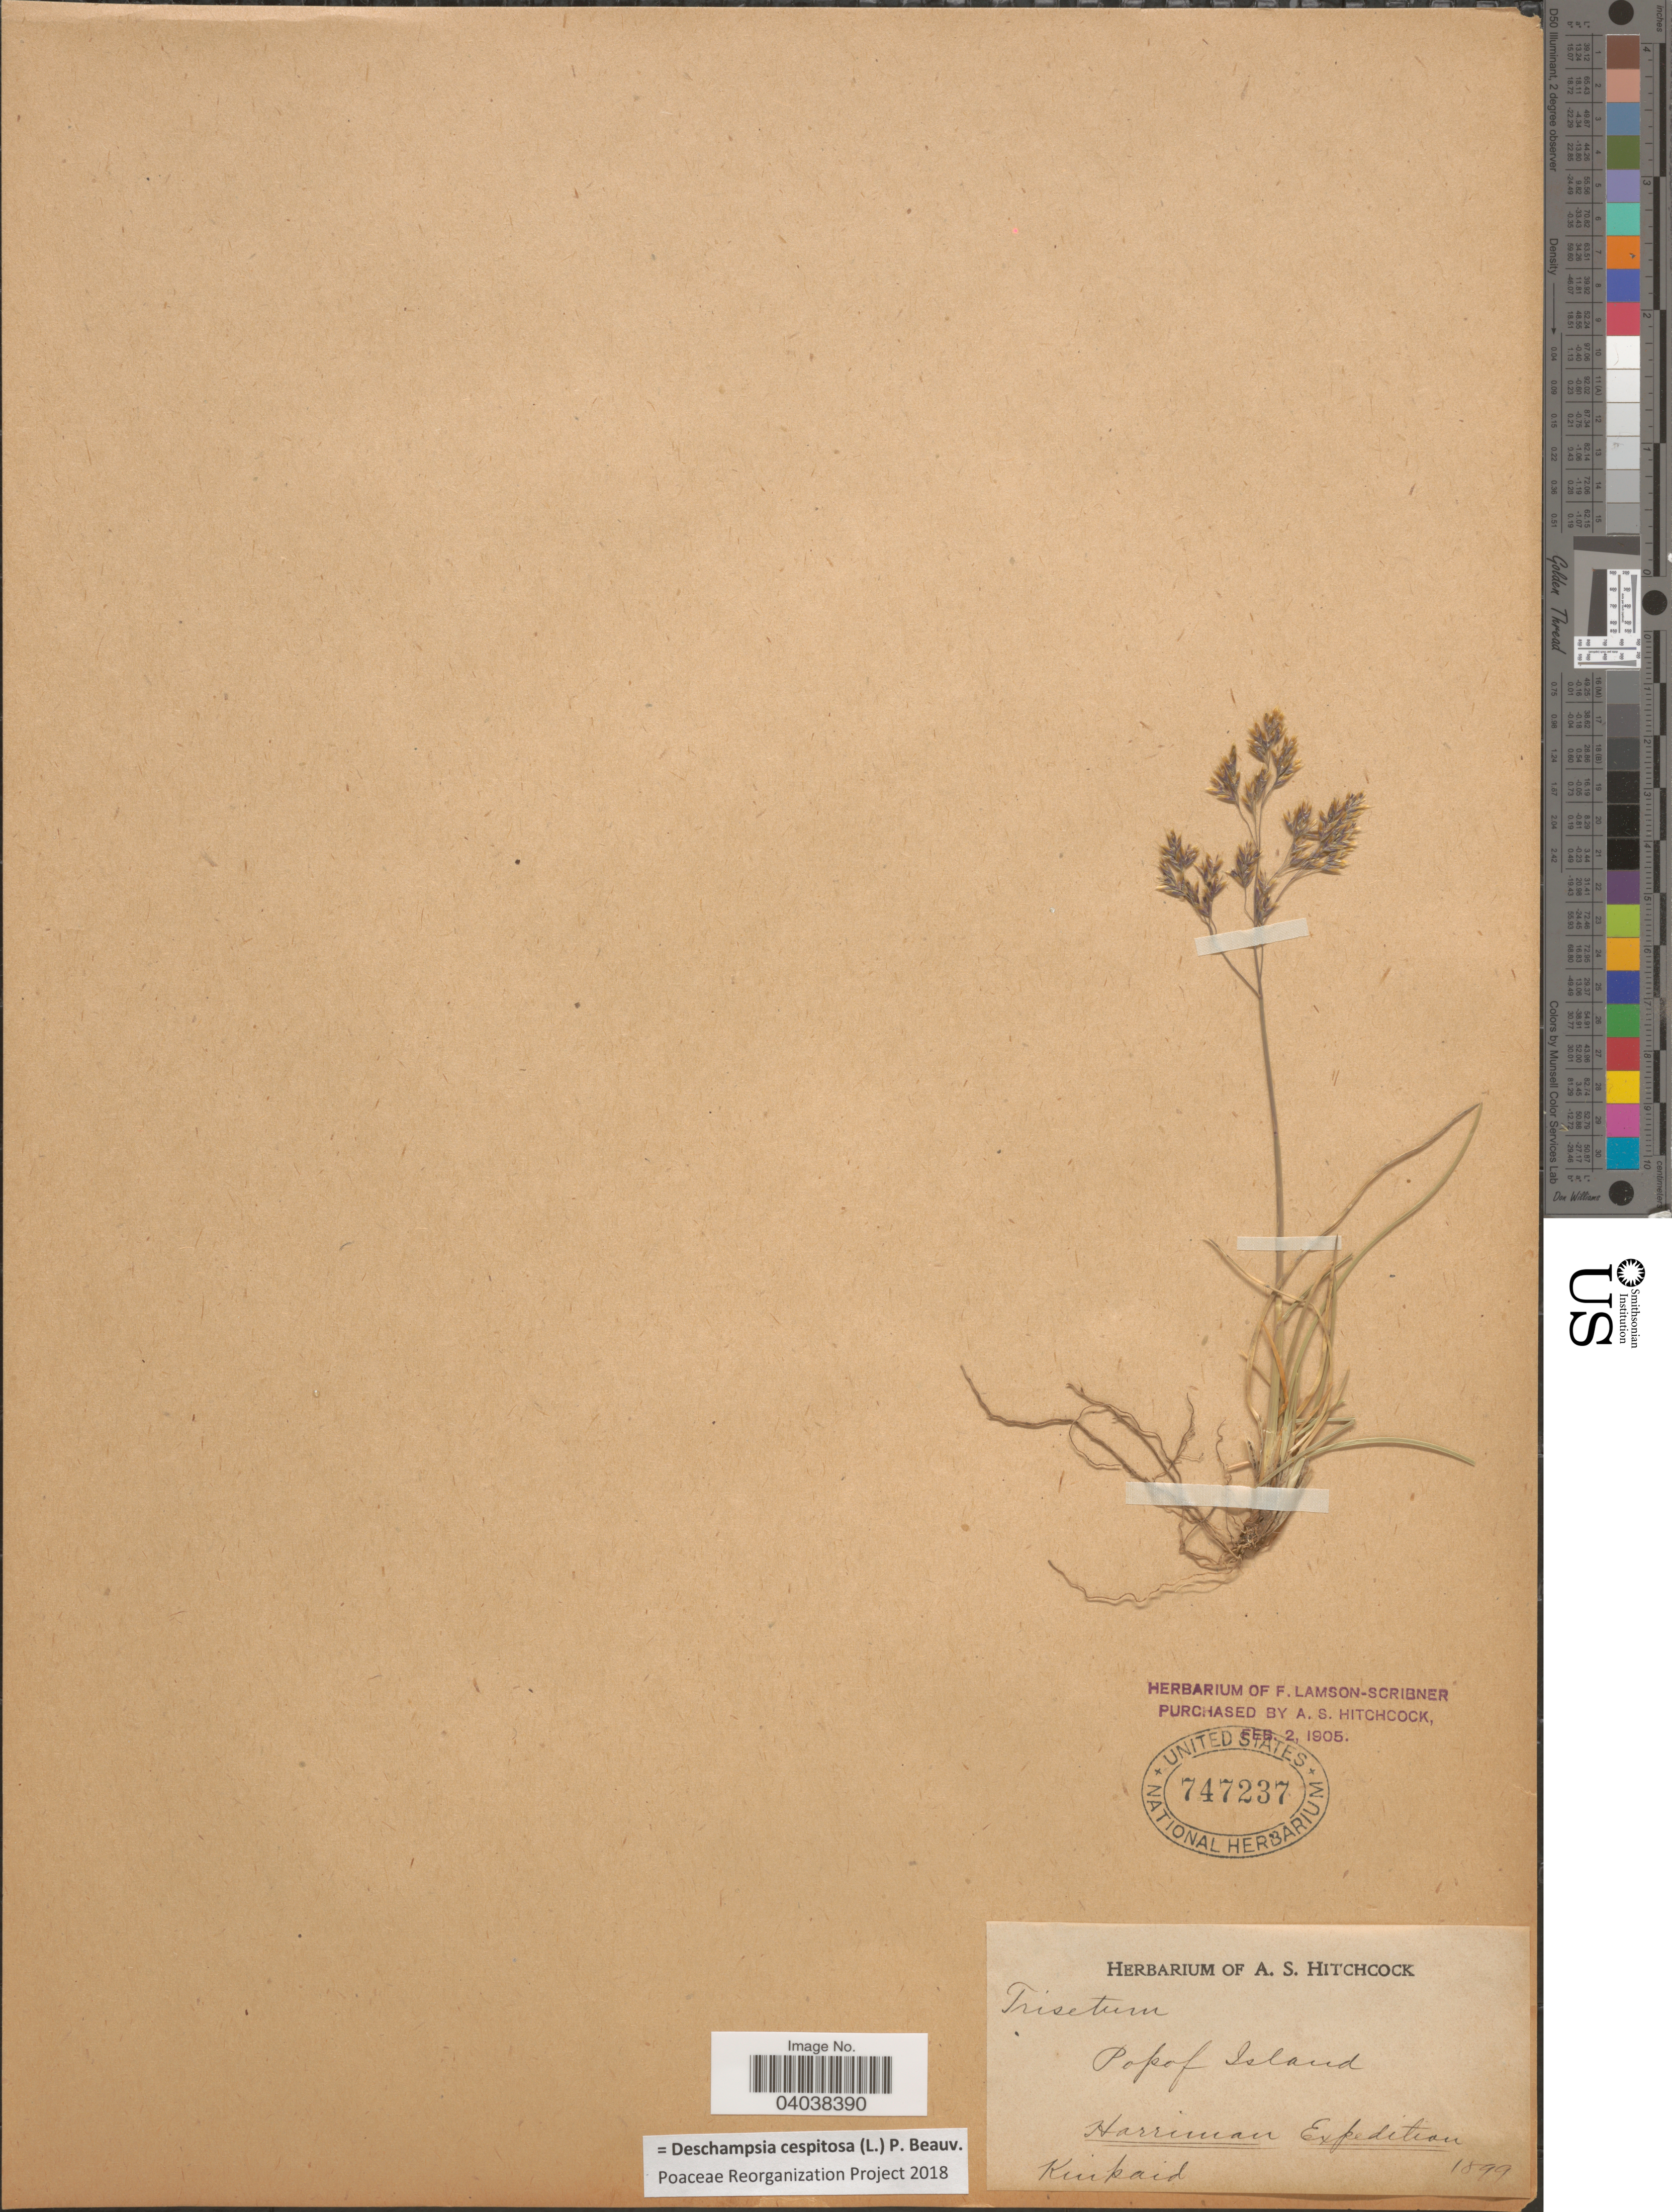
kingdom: Plantae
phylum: Tracheophyta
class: Liliopsida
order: Poales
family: Poaceae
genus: Deschampsia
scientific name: Deschampsia cespitosa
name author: (L.) P. Beauv.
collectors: Kincaid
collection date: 1899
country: United States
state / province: Alaska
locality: Popof Island. Harriman Expedition.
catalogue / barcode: US 747237